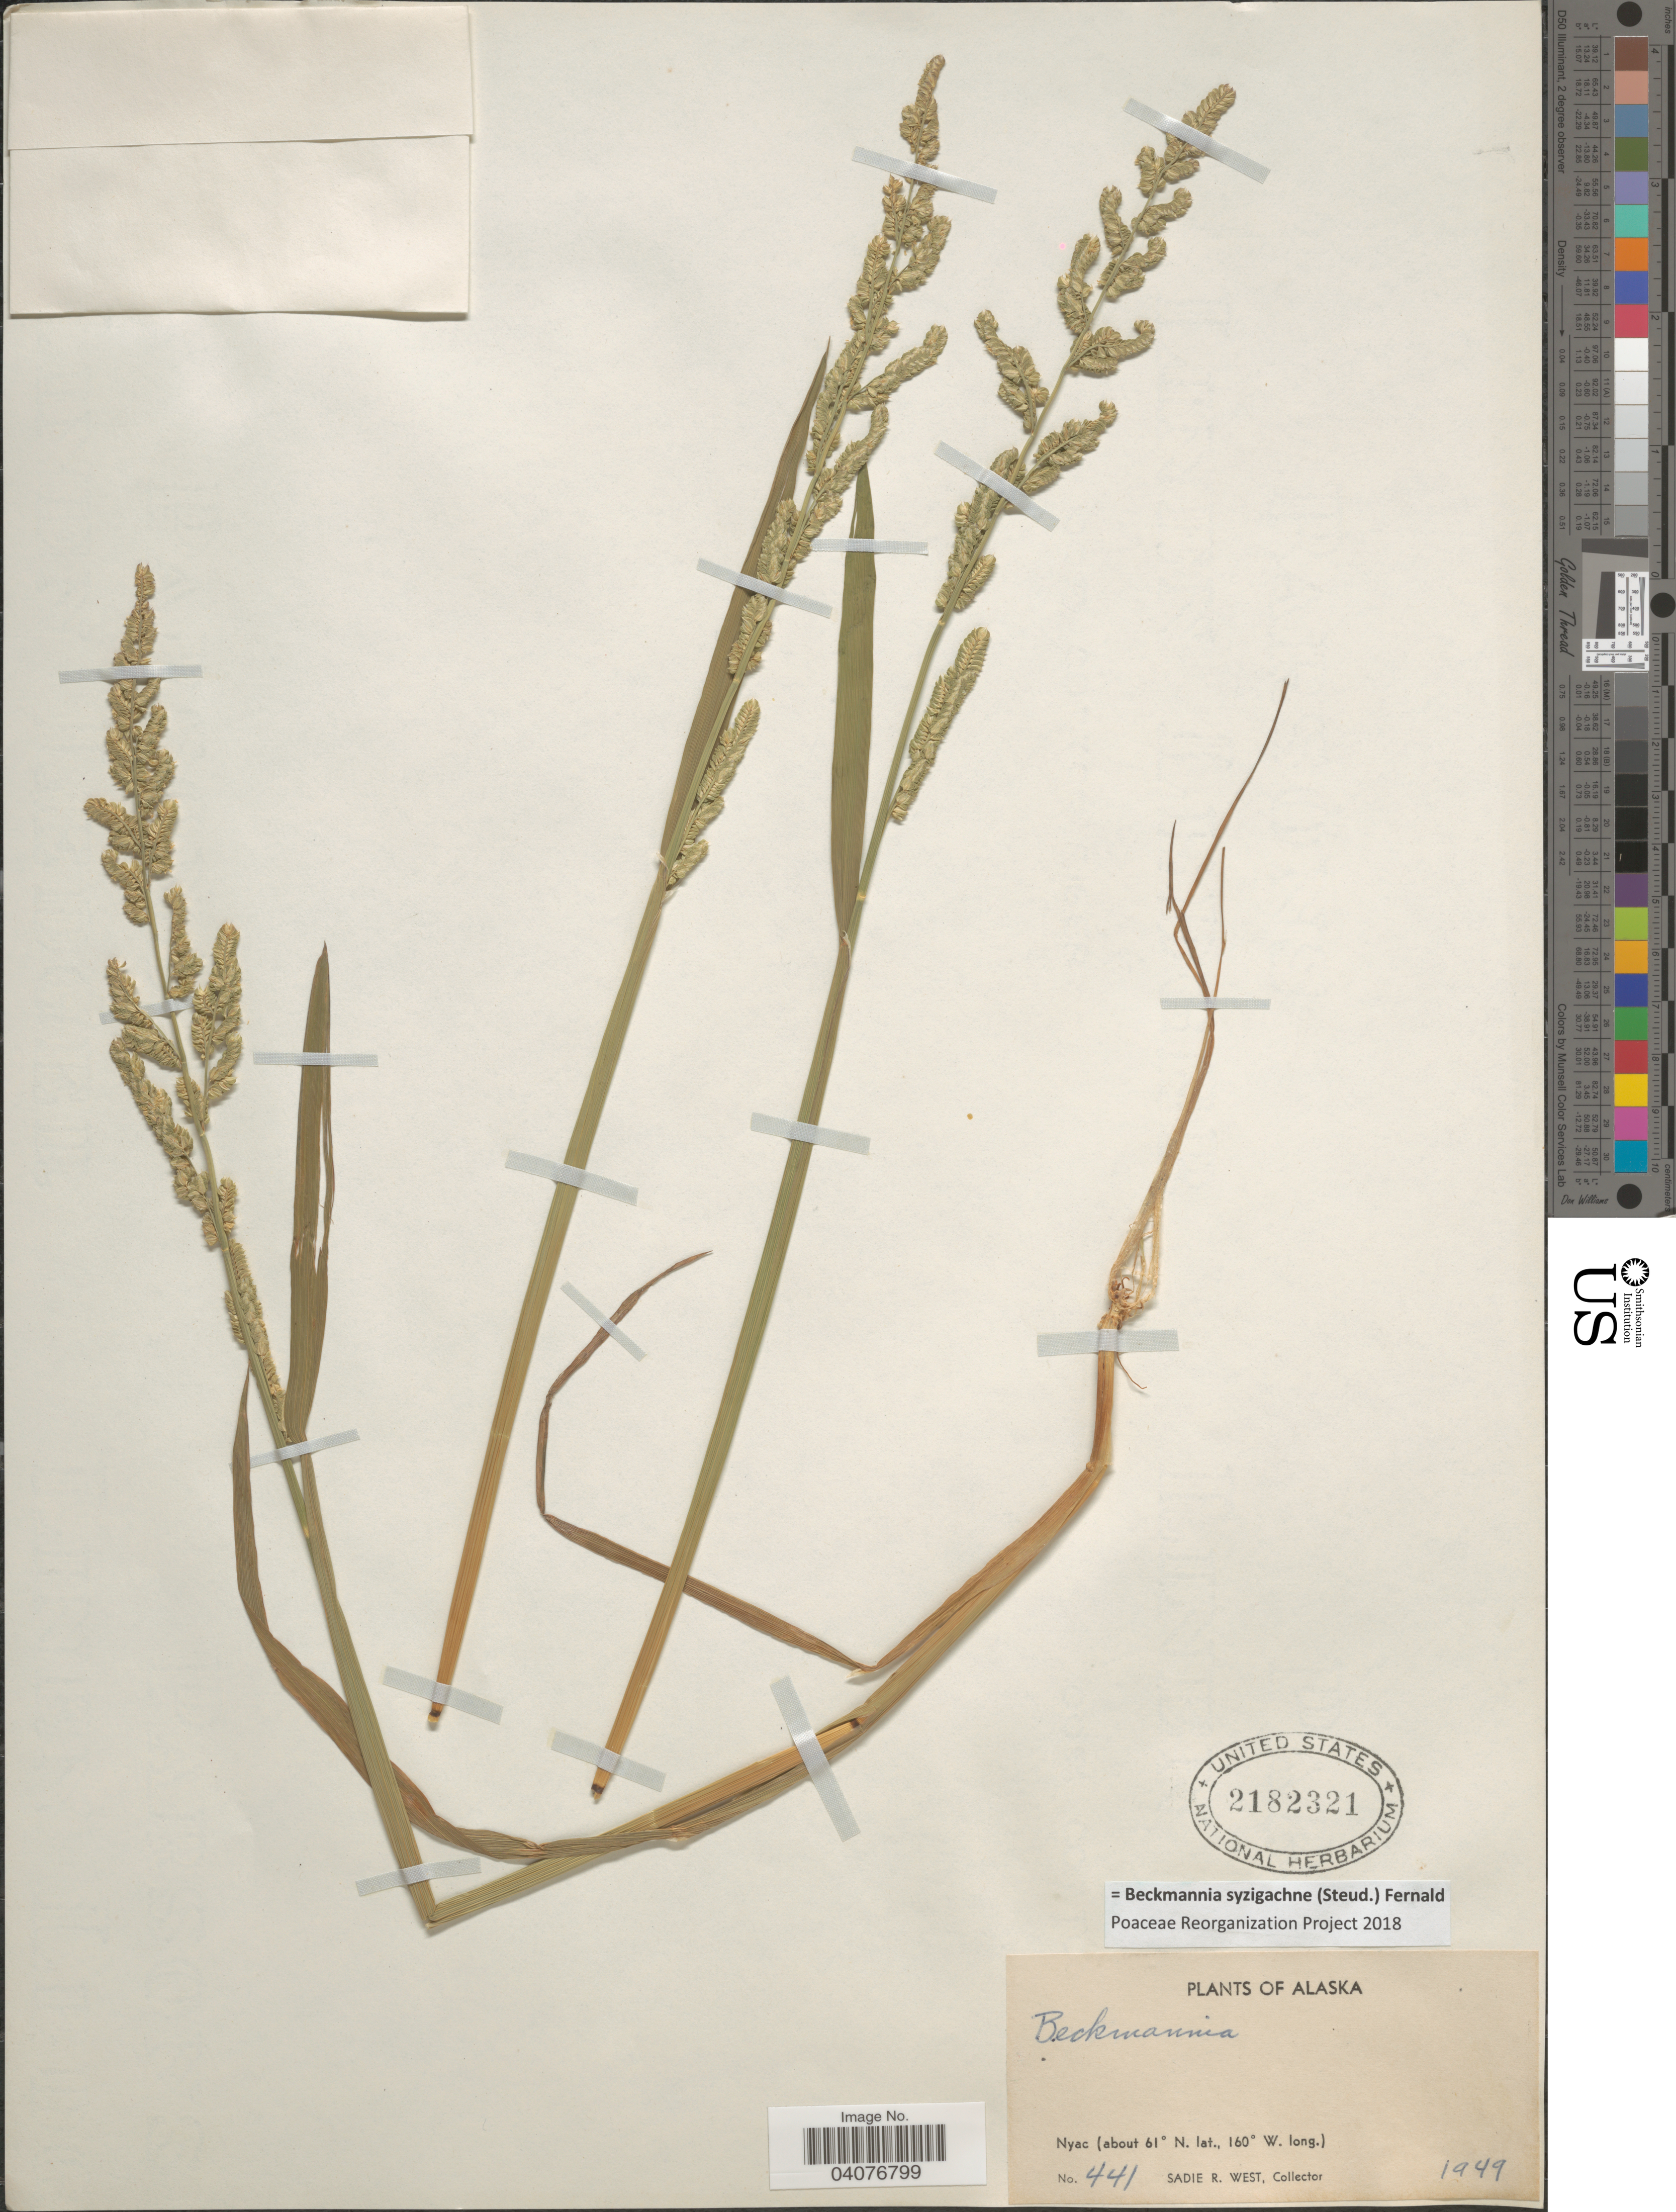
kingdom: Plantae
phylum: Tracheophyta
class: Liliopsida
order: Poales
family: Poaceae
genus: Beckmannia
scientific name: Beckmannia syzigachne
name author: (Steud.) Fernald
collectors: S. R. West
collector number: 441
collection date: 1949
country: United States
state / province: Alaska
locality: Nyac.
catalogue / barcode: US 2182321